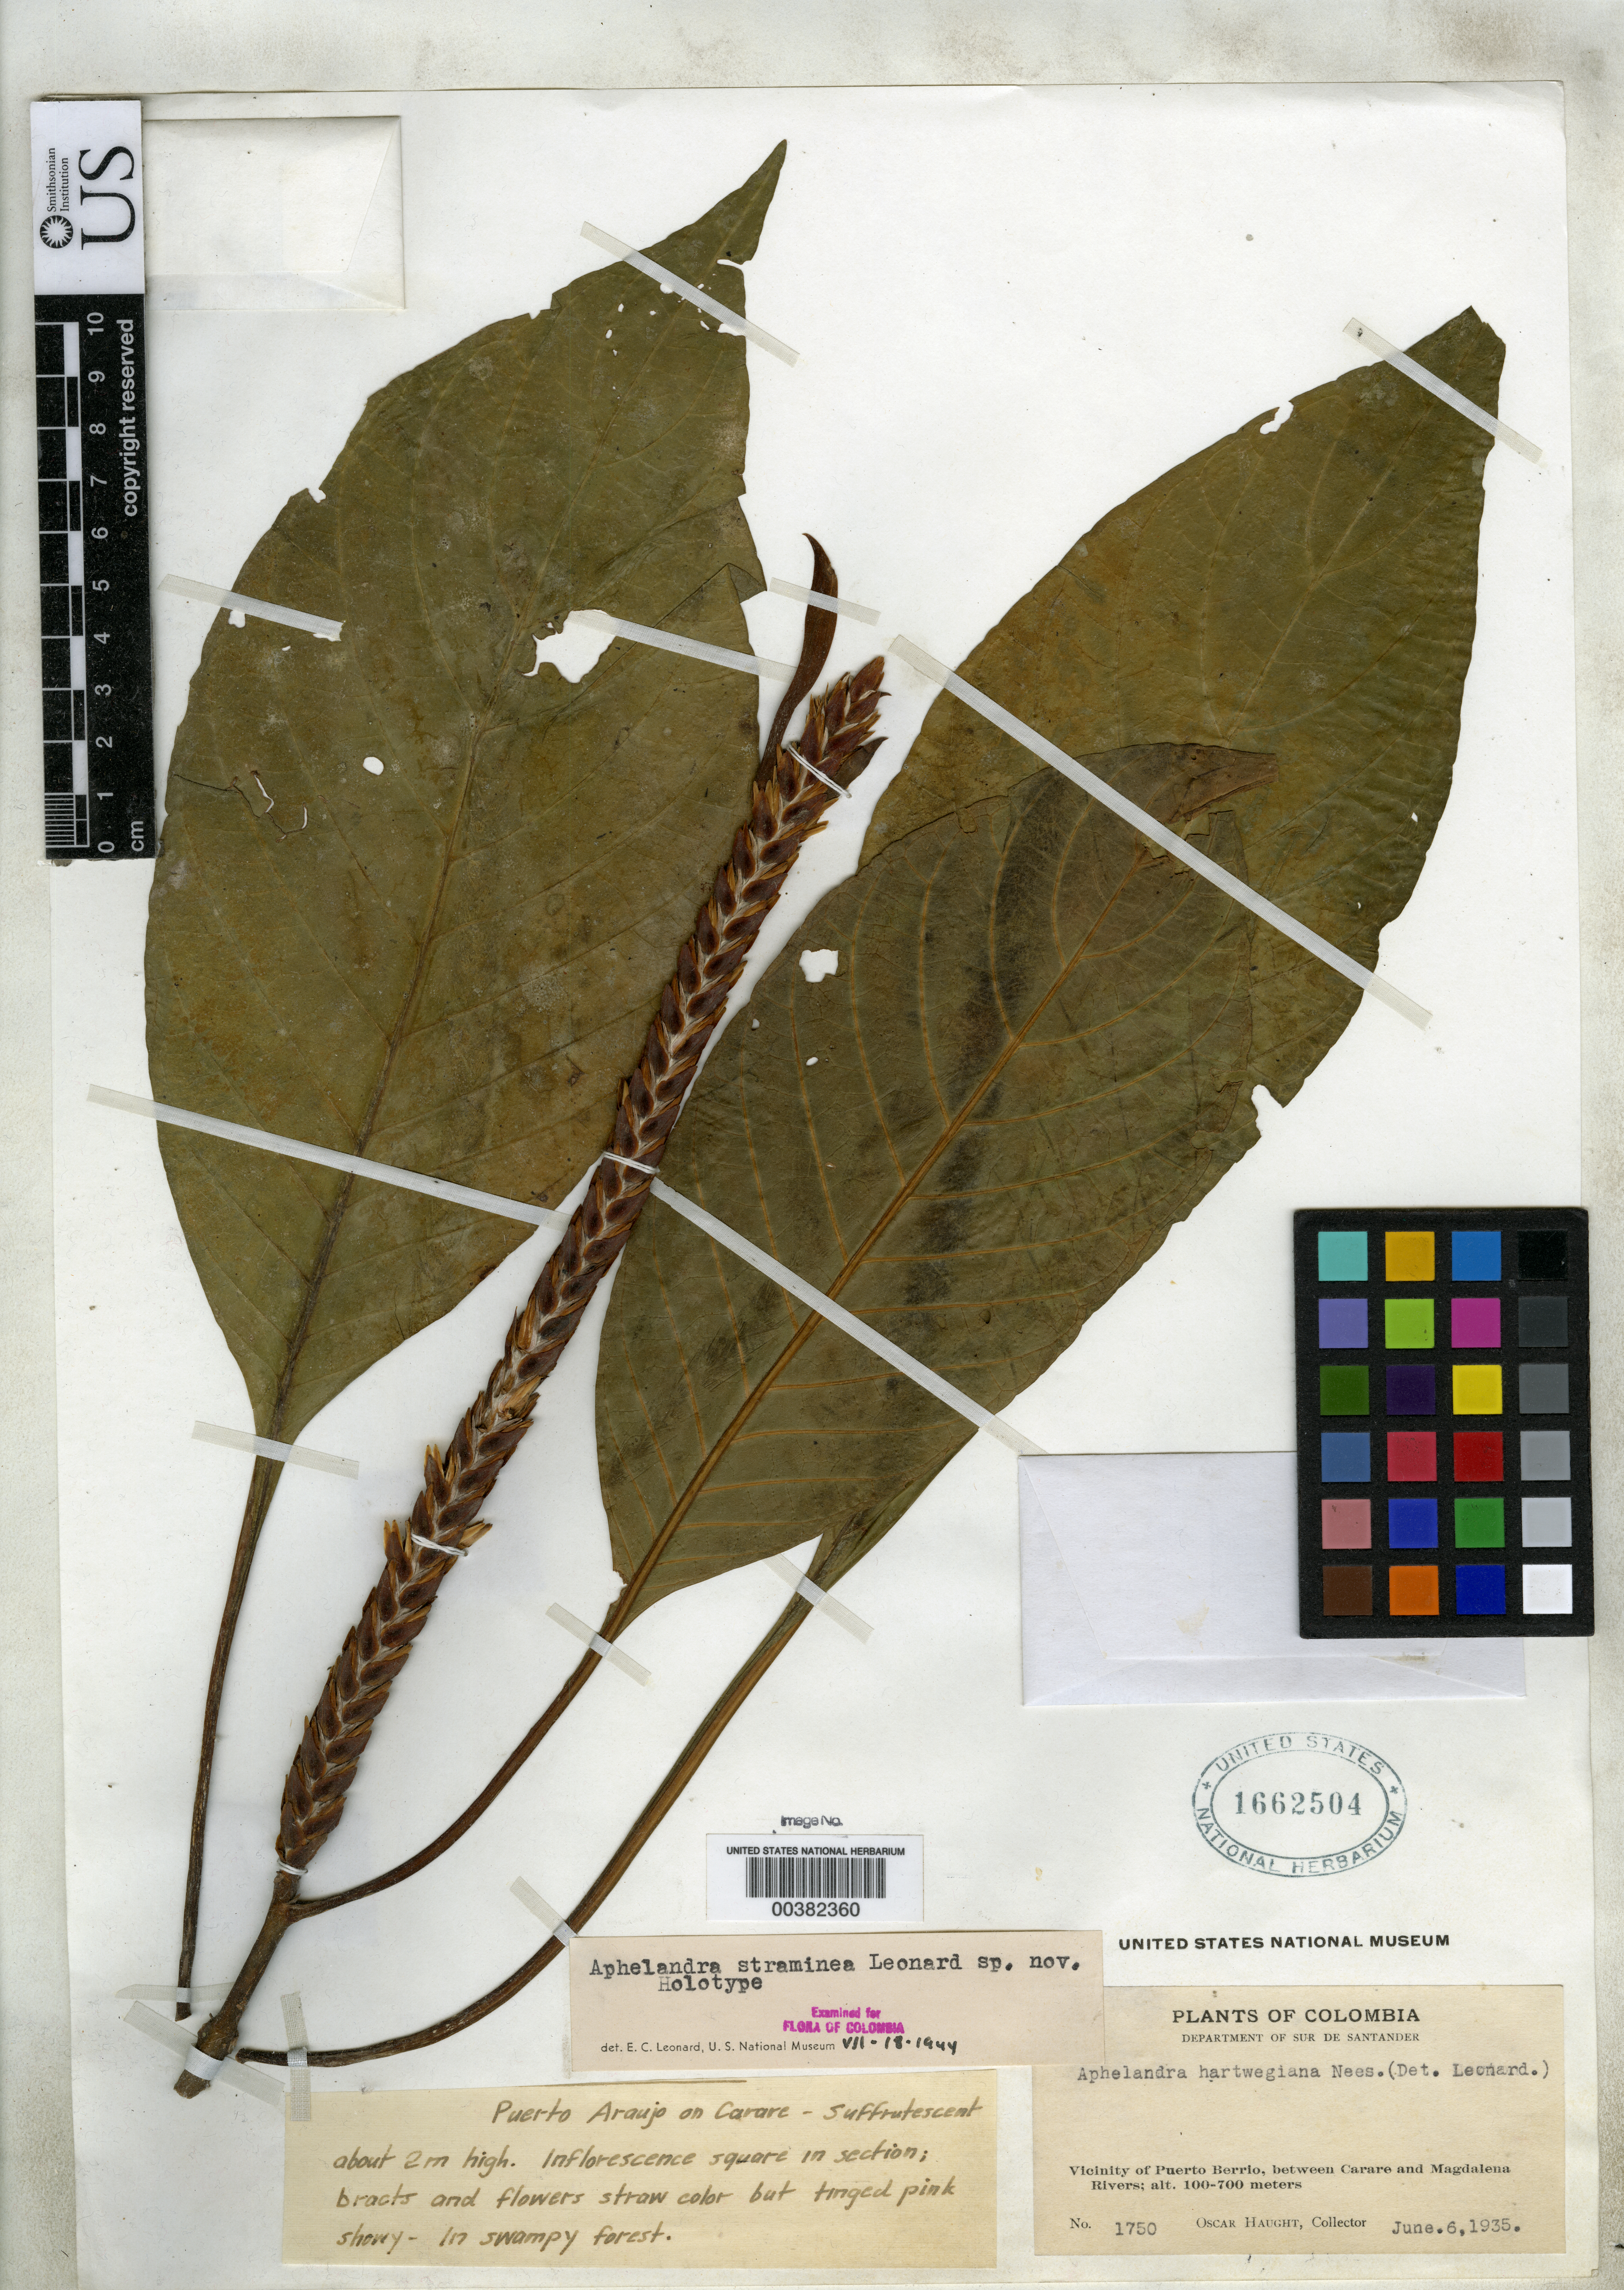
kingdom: Plantae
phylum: Tracheophyta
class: Magnoliopsida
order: Lamiales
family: Acanthaceae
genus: Aphelandra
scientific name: Aphelandra straminea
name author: Leonard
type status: Holotype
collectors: O. L. Haught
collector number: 1750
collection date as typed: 06 Jun 1953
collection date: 1953-06-06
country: Colombia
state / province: Santander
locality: Vicinity of Puerto Berrio, between Carare & Magdalena Rivers, Puerto Araujo.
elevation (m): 100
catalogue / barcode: US 1662504